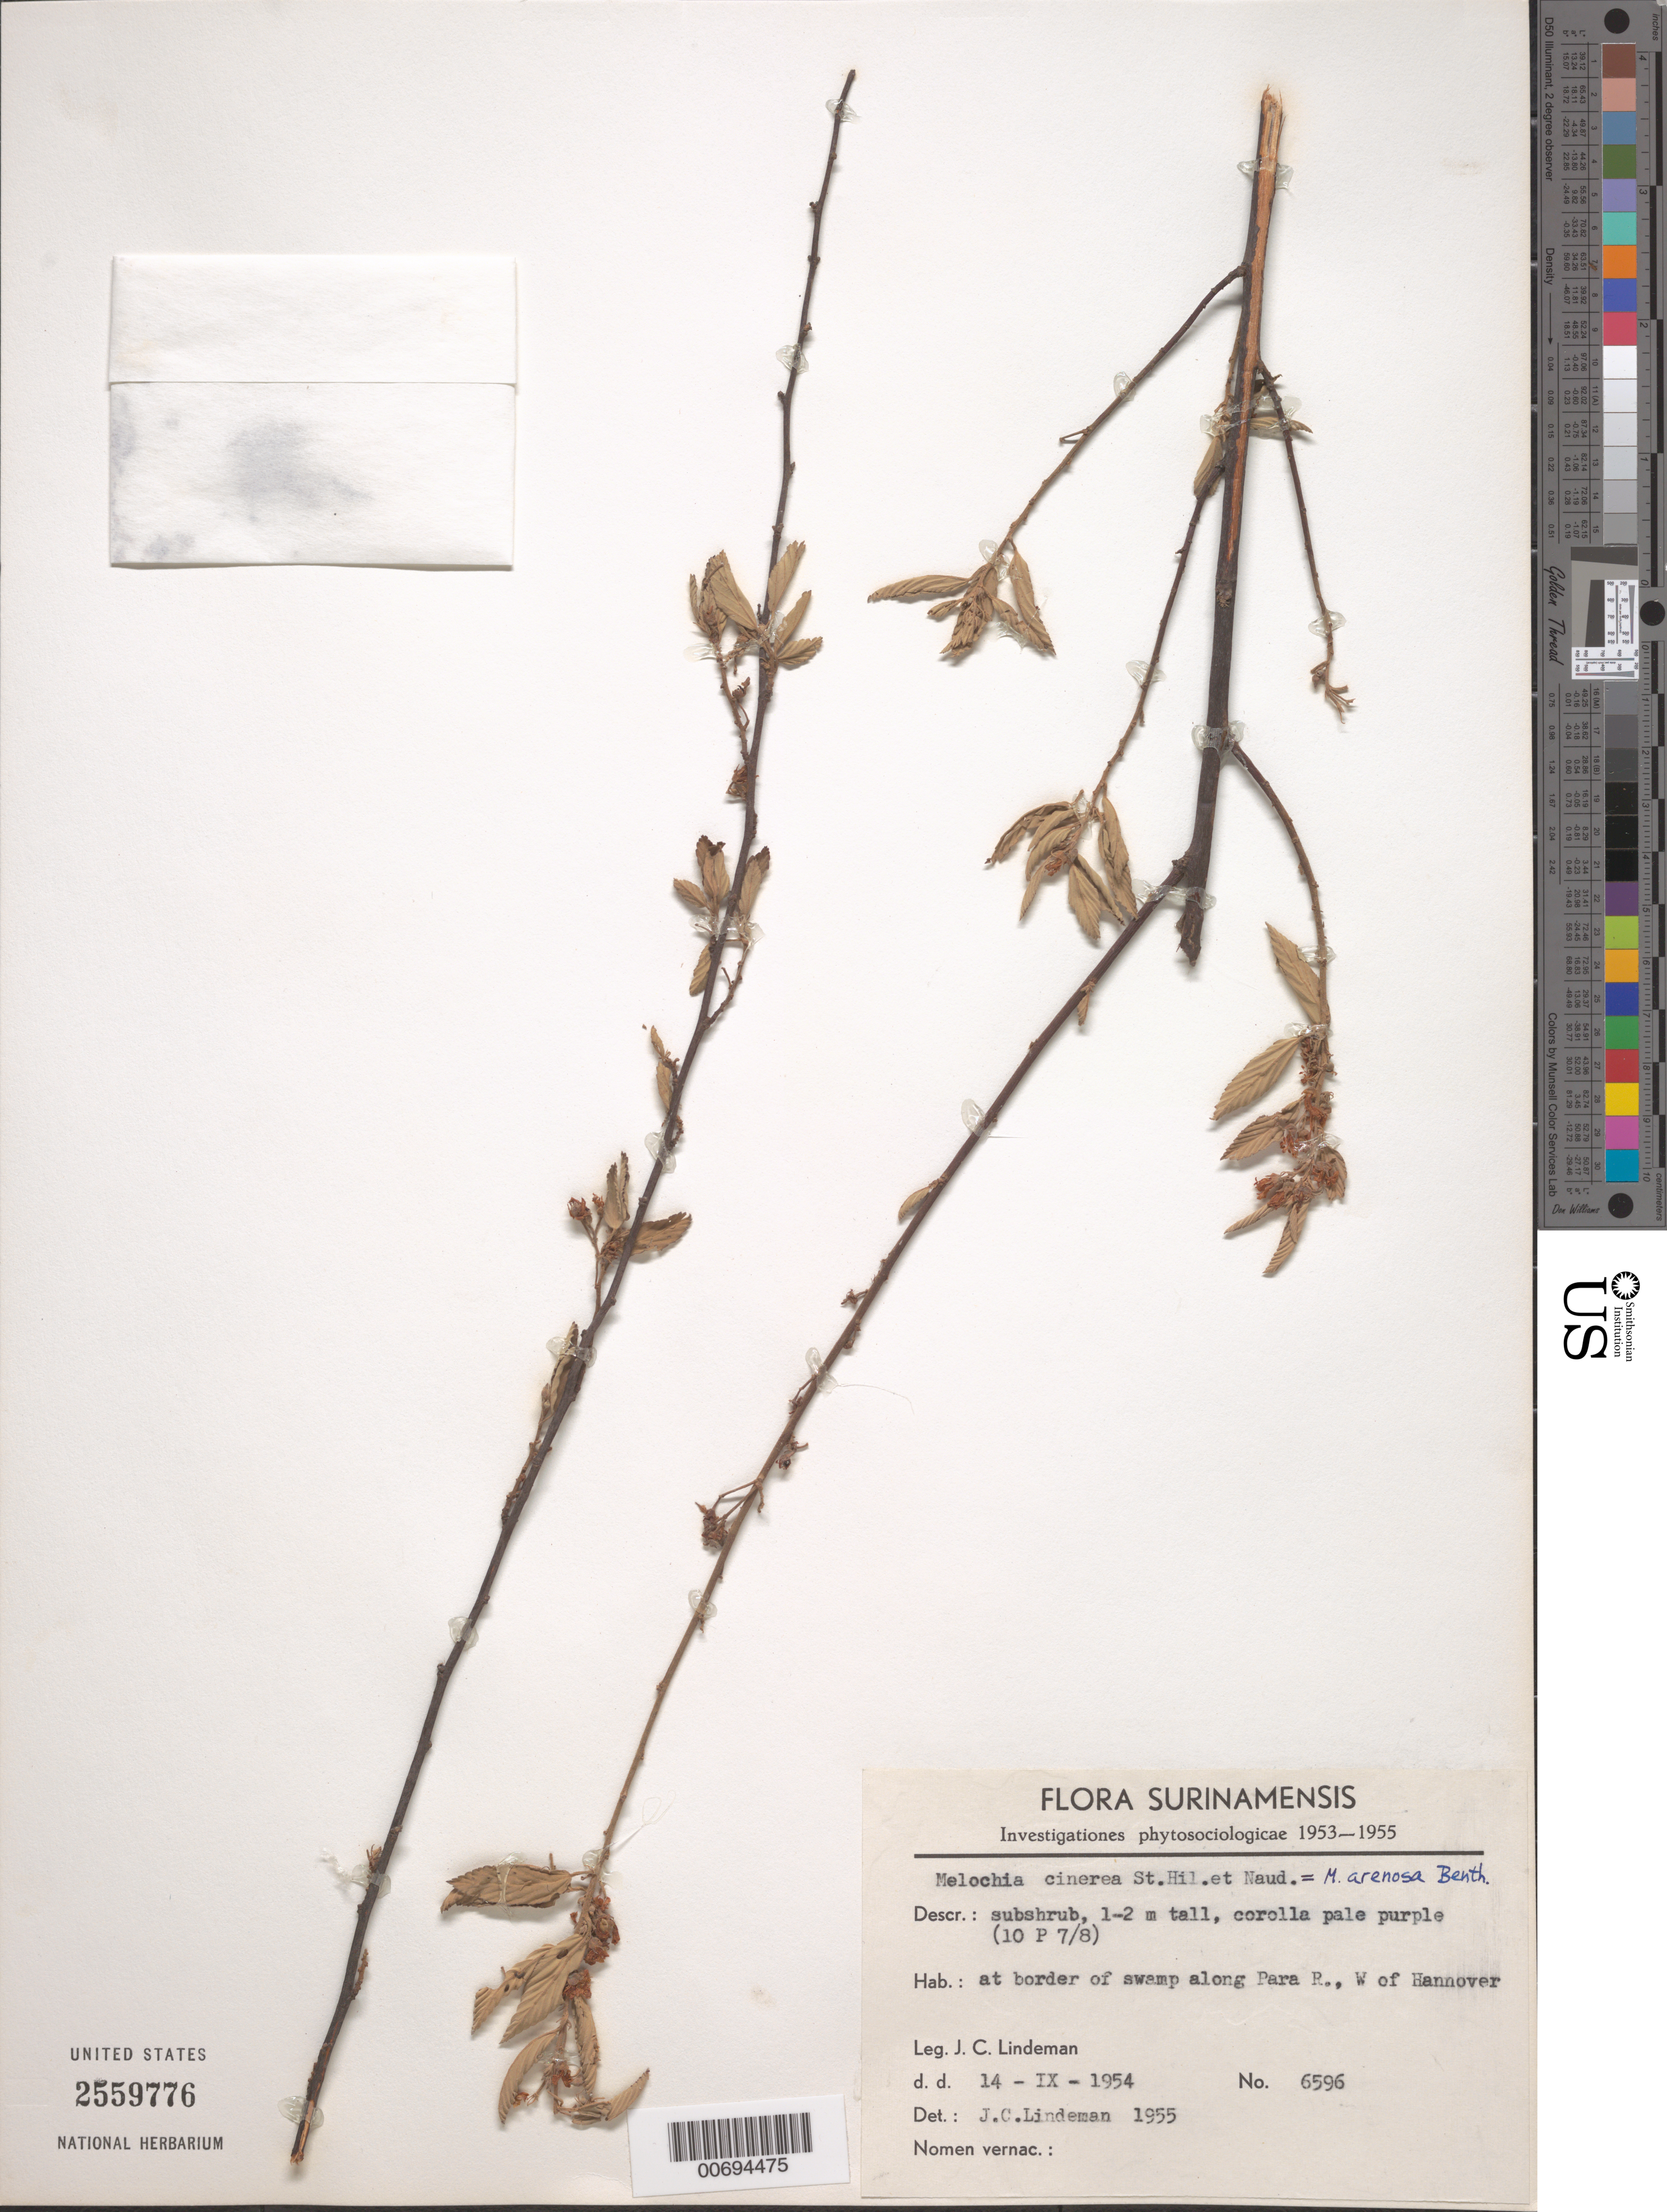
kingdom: Plantae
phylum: Tracheophyta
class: Magnoliopsida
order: Malvales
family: Malvaceae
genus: Melochia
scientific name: Melochia arenosa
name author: Benth.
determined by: Lindeman, J. C.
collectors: J. C. Lindeman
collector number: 6596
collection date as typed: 14-Sep-54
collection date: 1954-09-14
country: Suriname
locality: Para R., W. of Hannover [=Zanderij]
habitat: Border of swamp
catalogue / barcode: US 2559776